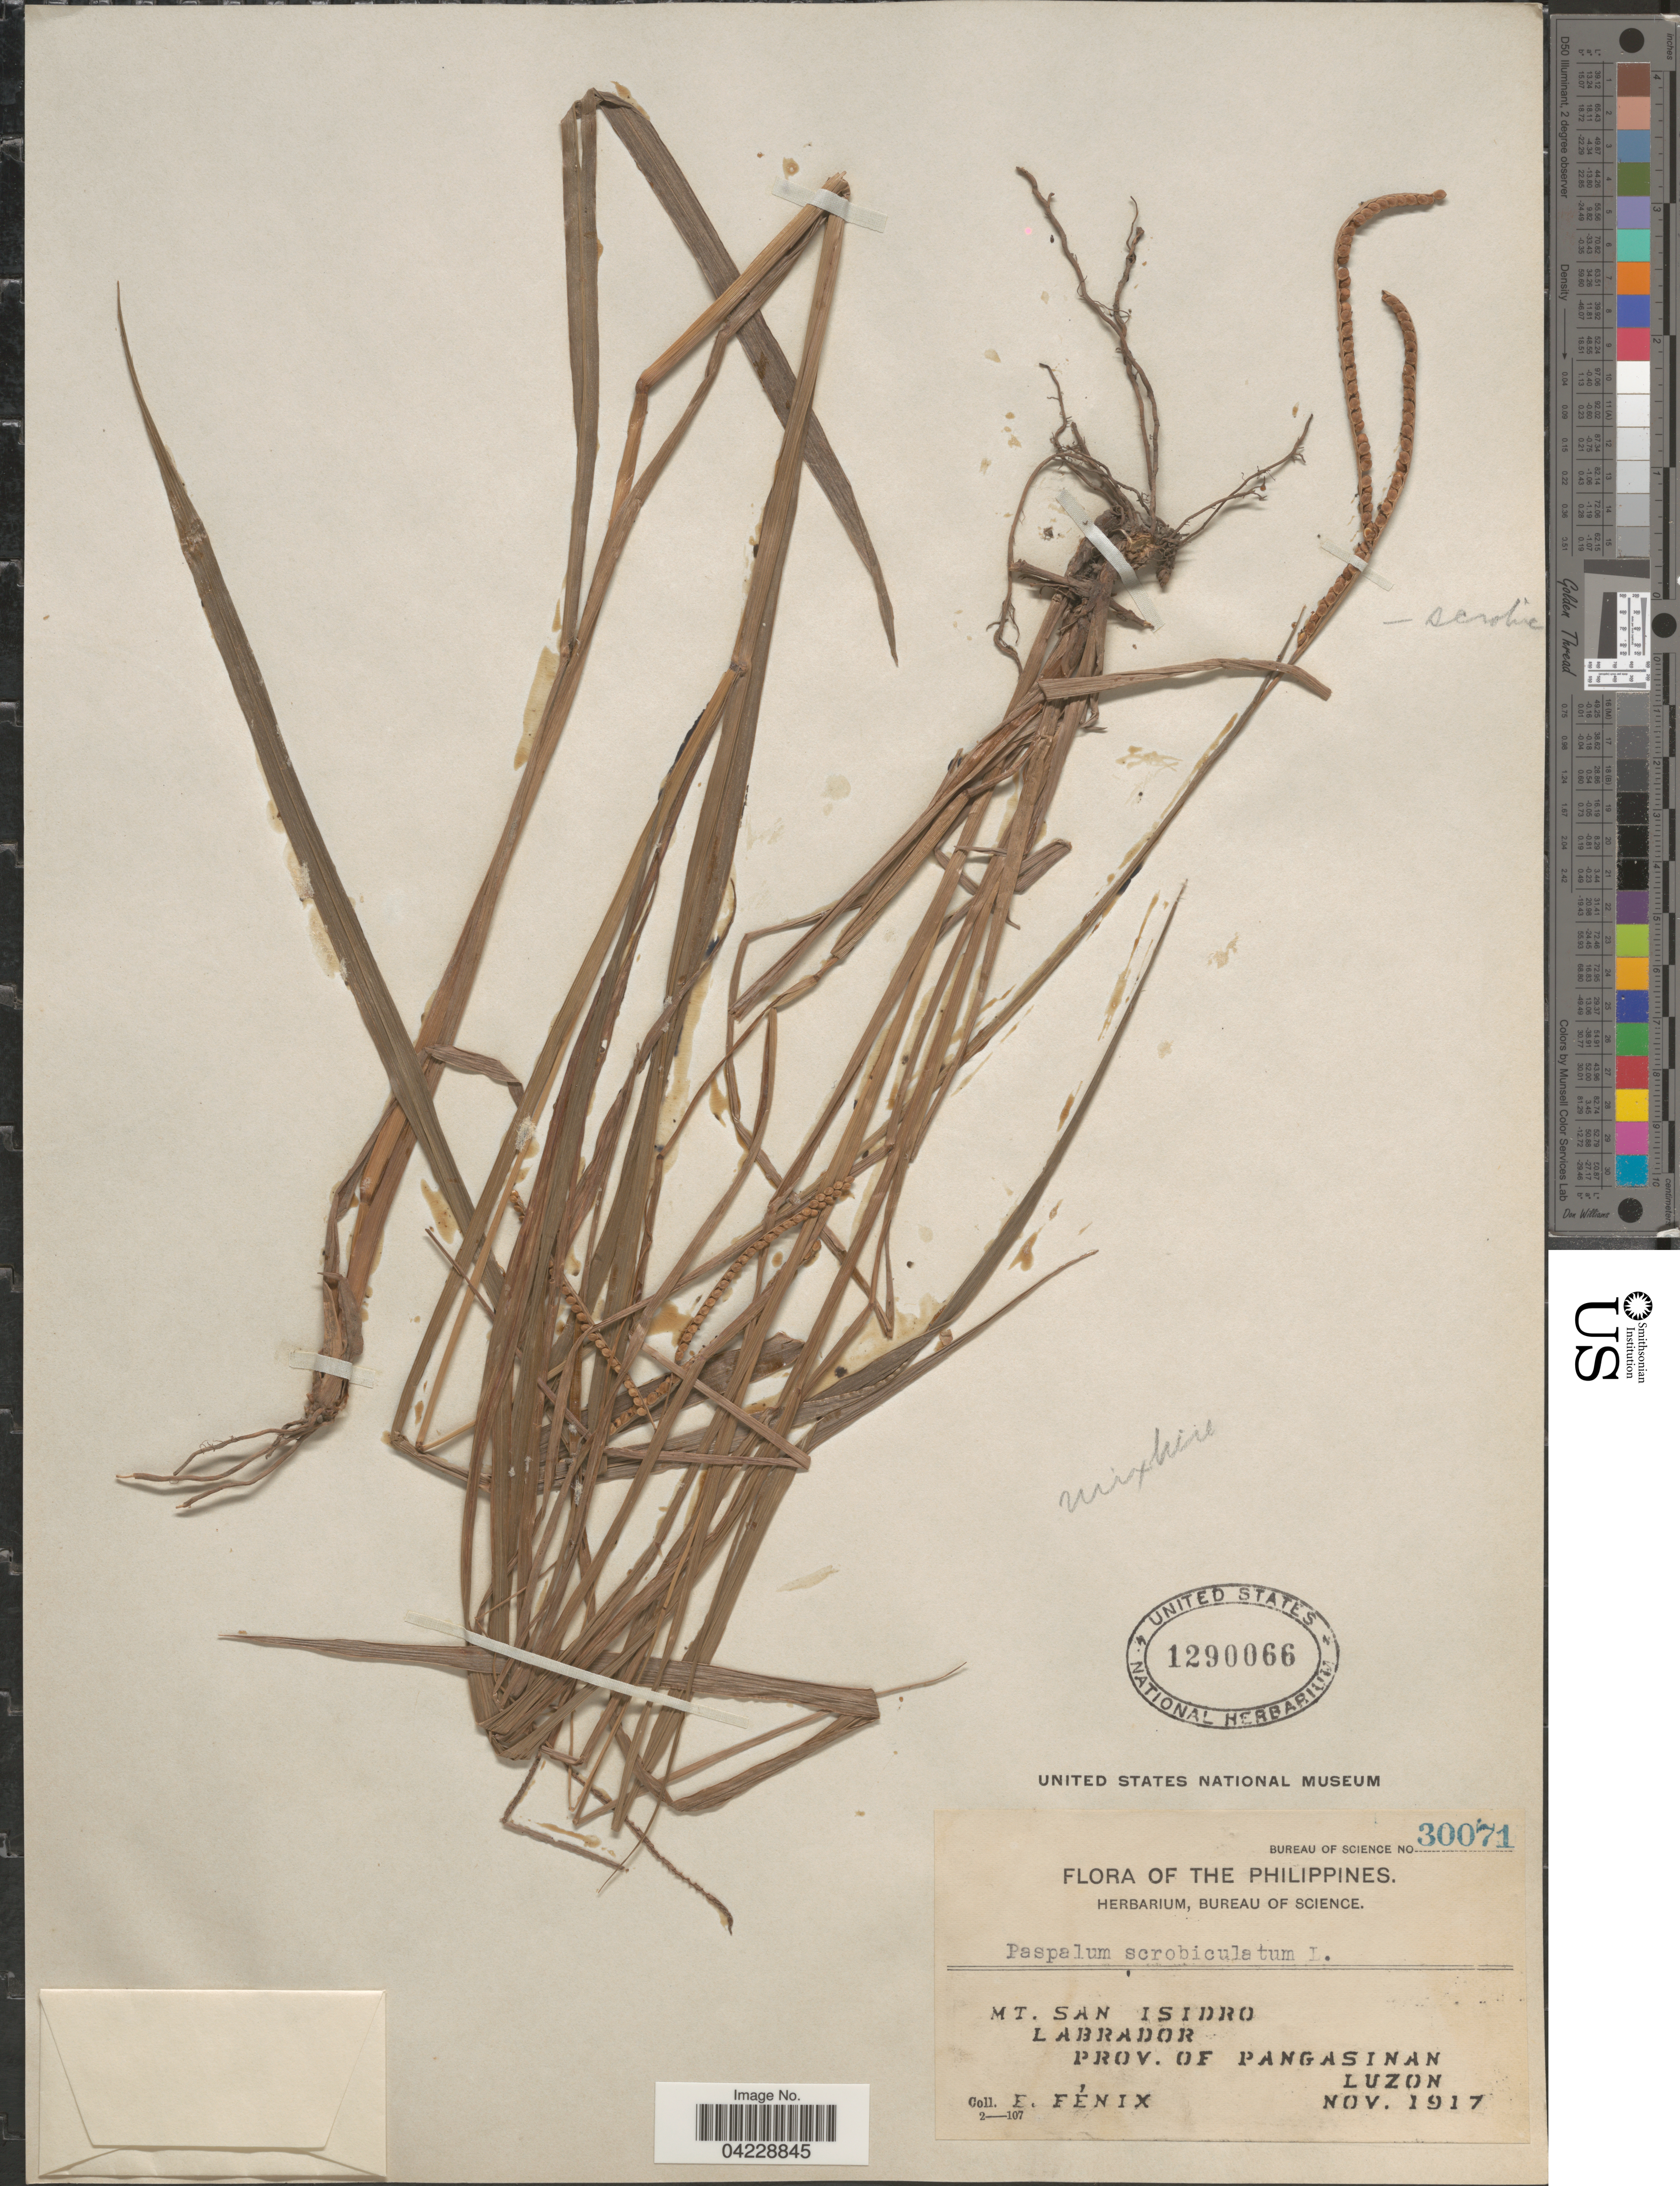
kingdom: Plantae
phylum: Tracheophyta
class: Liliopsida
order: Poales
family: Poaceae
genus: Paspalum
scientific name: Paspalum scrobiculatum var. bispicatum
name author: Hack. ex Merr.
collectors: E. Fénix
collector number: Bureau of Science 30071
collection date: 1917-11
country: Philippines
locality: Mt. San Isidro. Labrador. Prov. of Pangasinan. Luzon.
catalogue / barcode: US 1290066